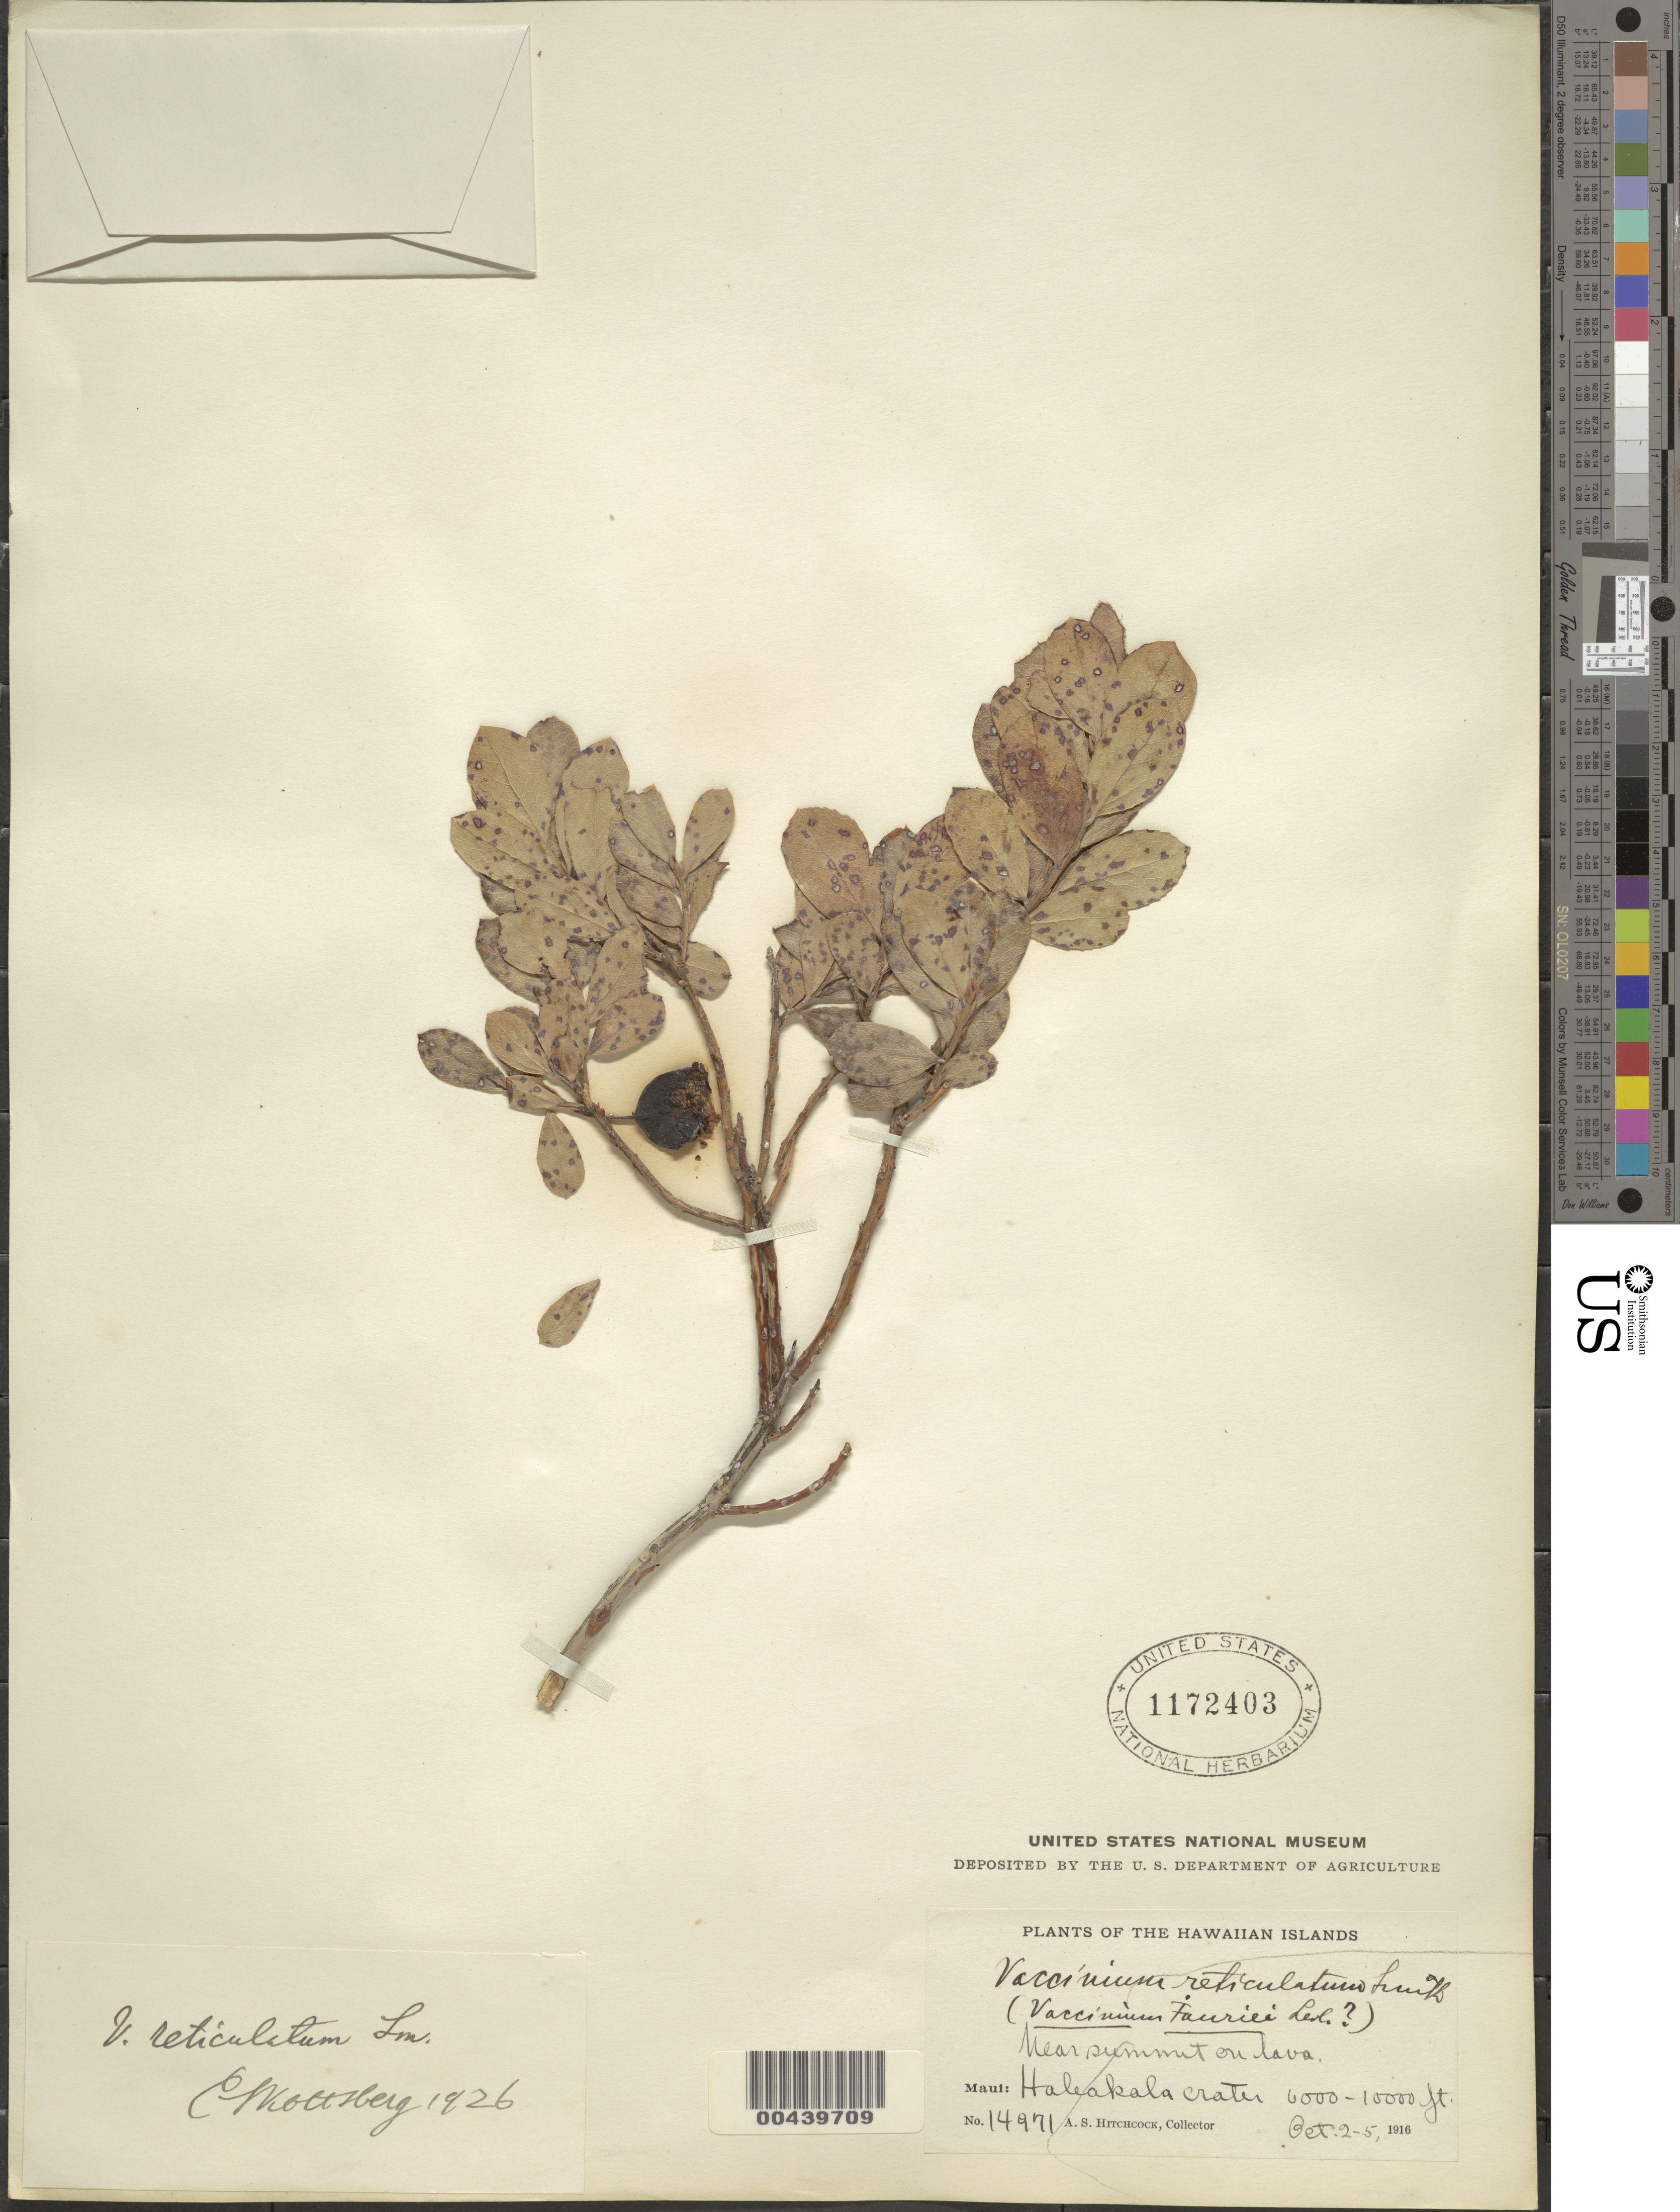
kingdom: Plantae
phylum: Tracheophyta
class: Magnoliopsida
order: Ericales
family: Ericaceae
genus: Vaccinium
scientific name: Vaccinium reticulatum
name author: Sm.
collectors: A. S. Hitchcock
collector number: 14971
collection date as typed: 2 Oct 1916 to 5 Oct 1916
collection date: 1916-10-02/1916-10-05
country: United States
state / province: Hawaii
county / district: Maui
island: Maui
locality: Near summit, Haleakala Crater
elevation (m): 1829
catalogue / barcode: US 1172403